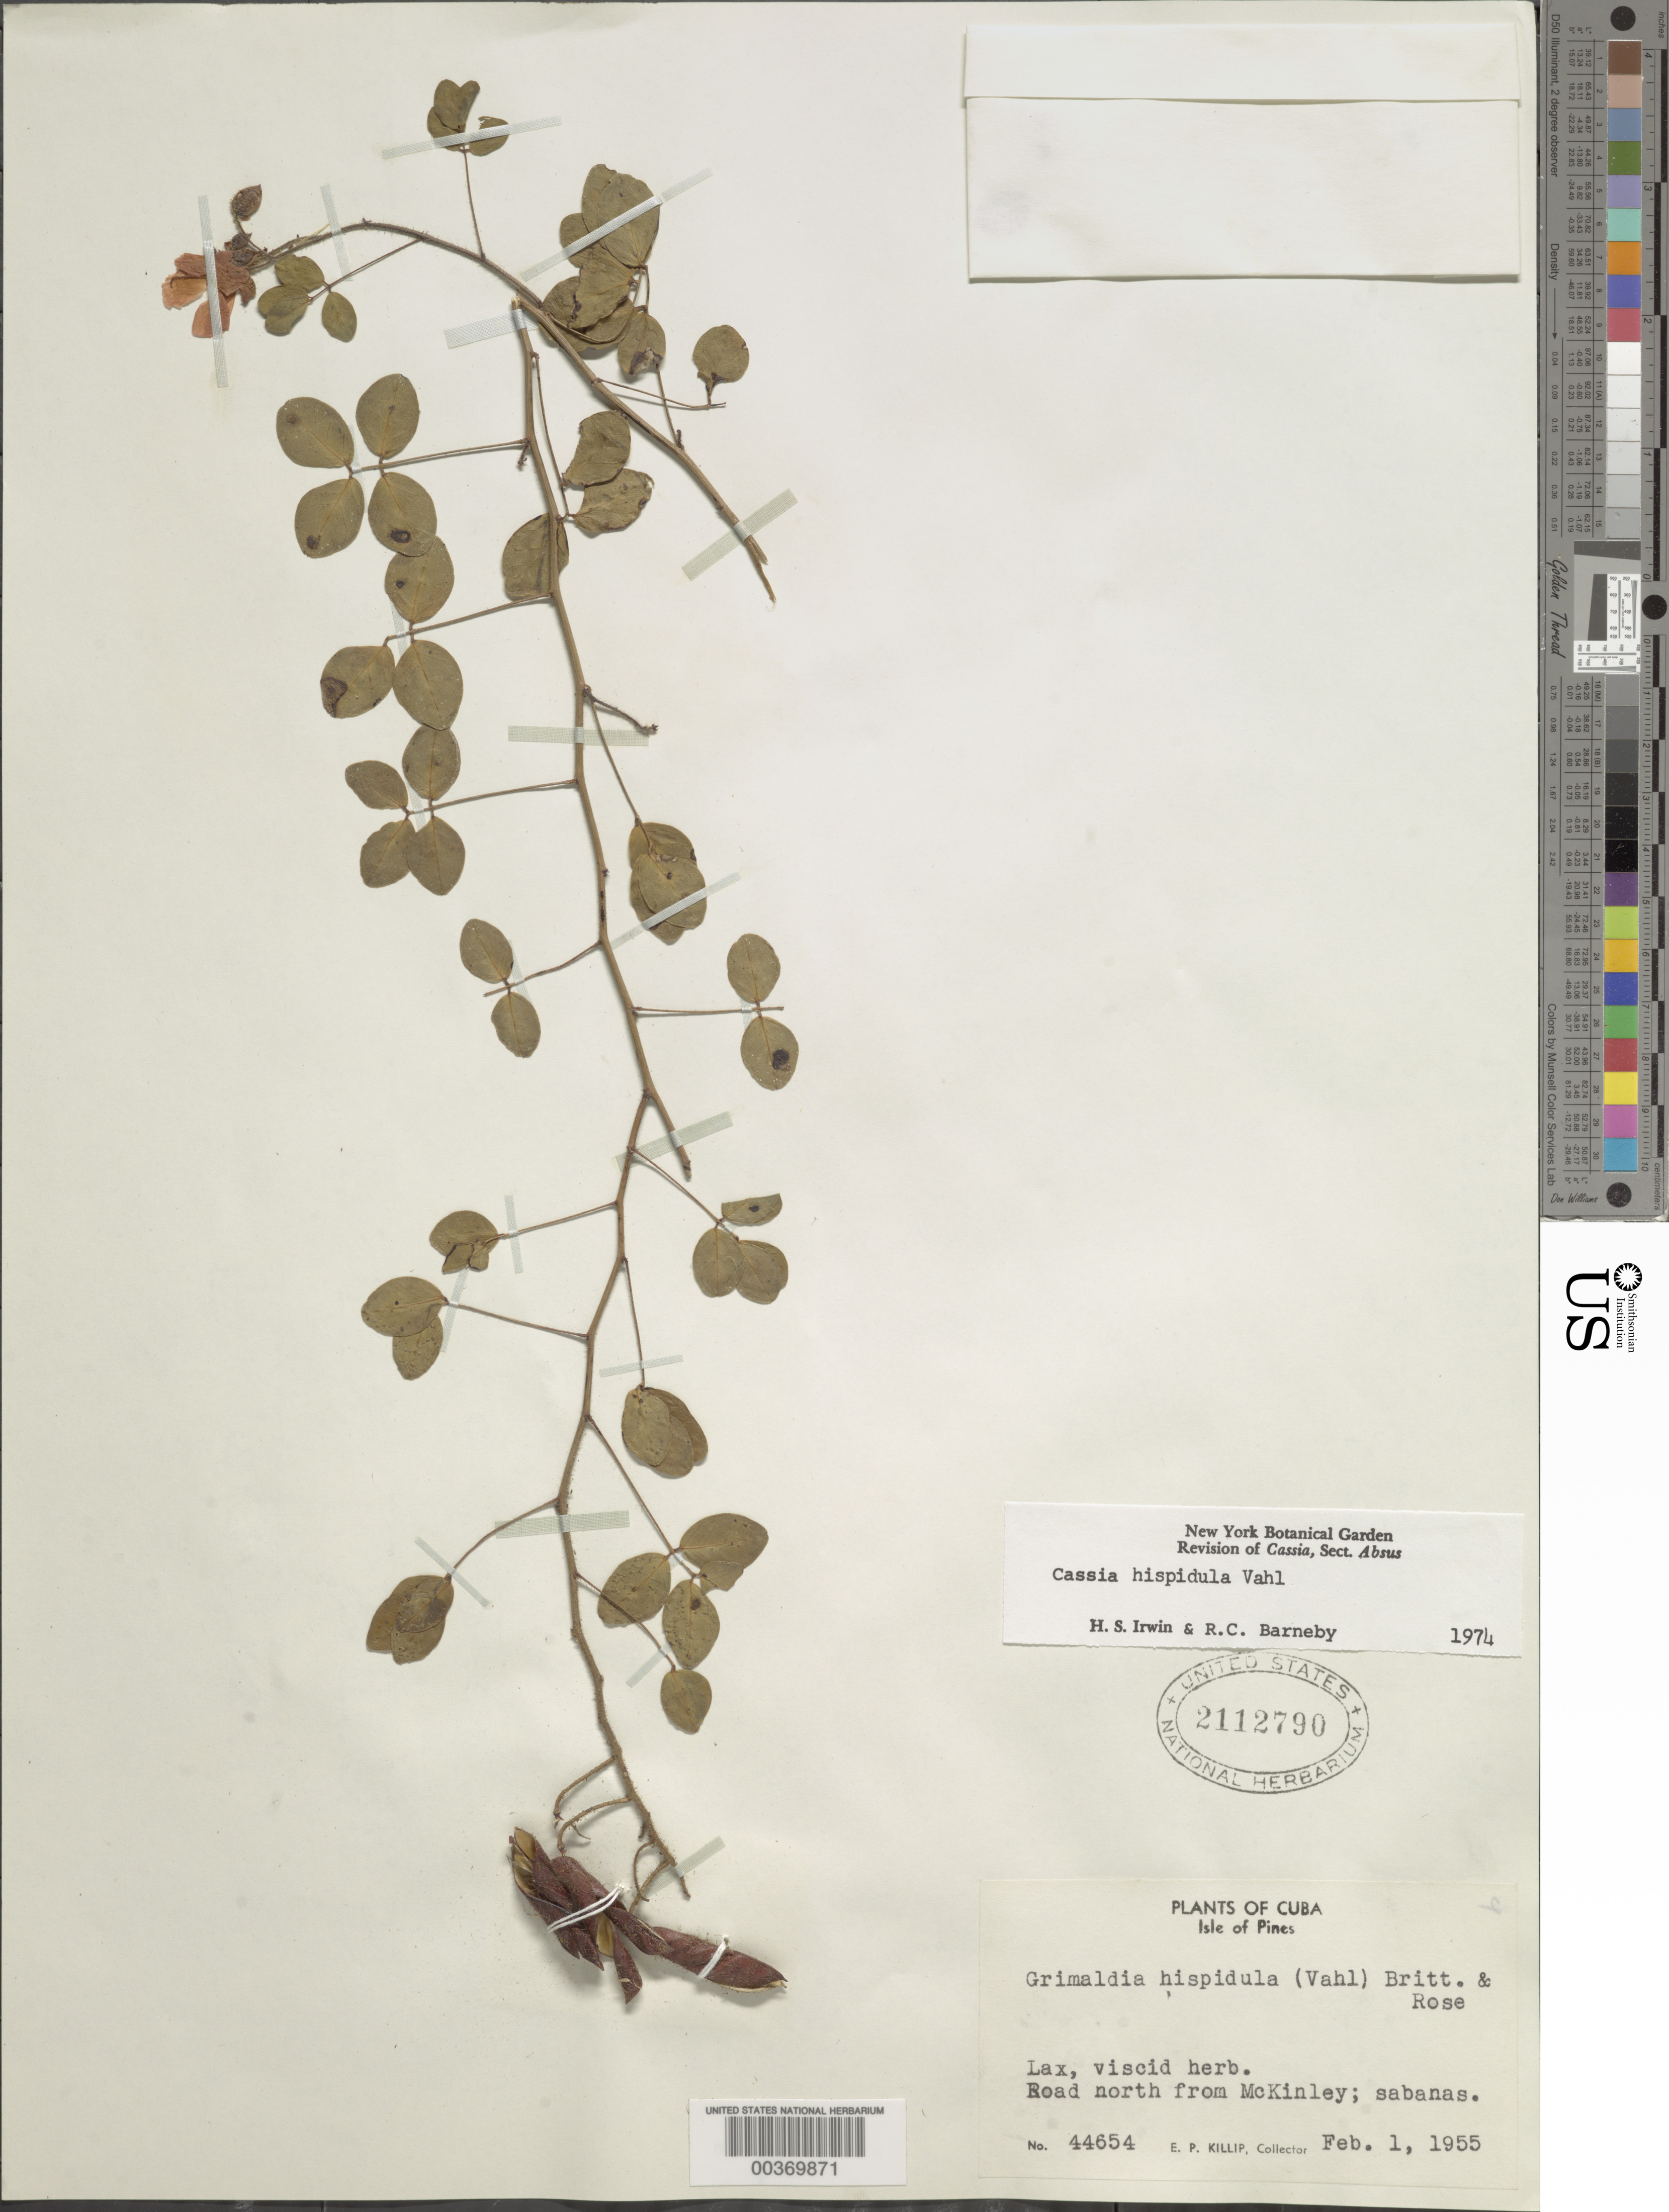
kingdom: Plantae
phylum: Tracheophyta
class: Magnoliopsida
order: Fabales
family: Fabaceae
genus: Chamaecrista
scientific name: Chamaecrista hispidula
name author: (Vahl) H.S. Irwin & Barneby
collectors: E. P. Killip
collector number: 44654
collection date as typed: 01 Feb 1955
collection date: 1955-02-01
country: Cuba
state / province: Isla de La Juventud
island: Isla de La Juventud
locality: Road n from mckinley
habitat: Sabanas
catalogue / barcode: US 2112790